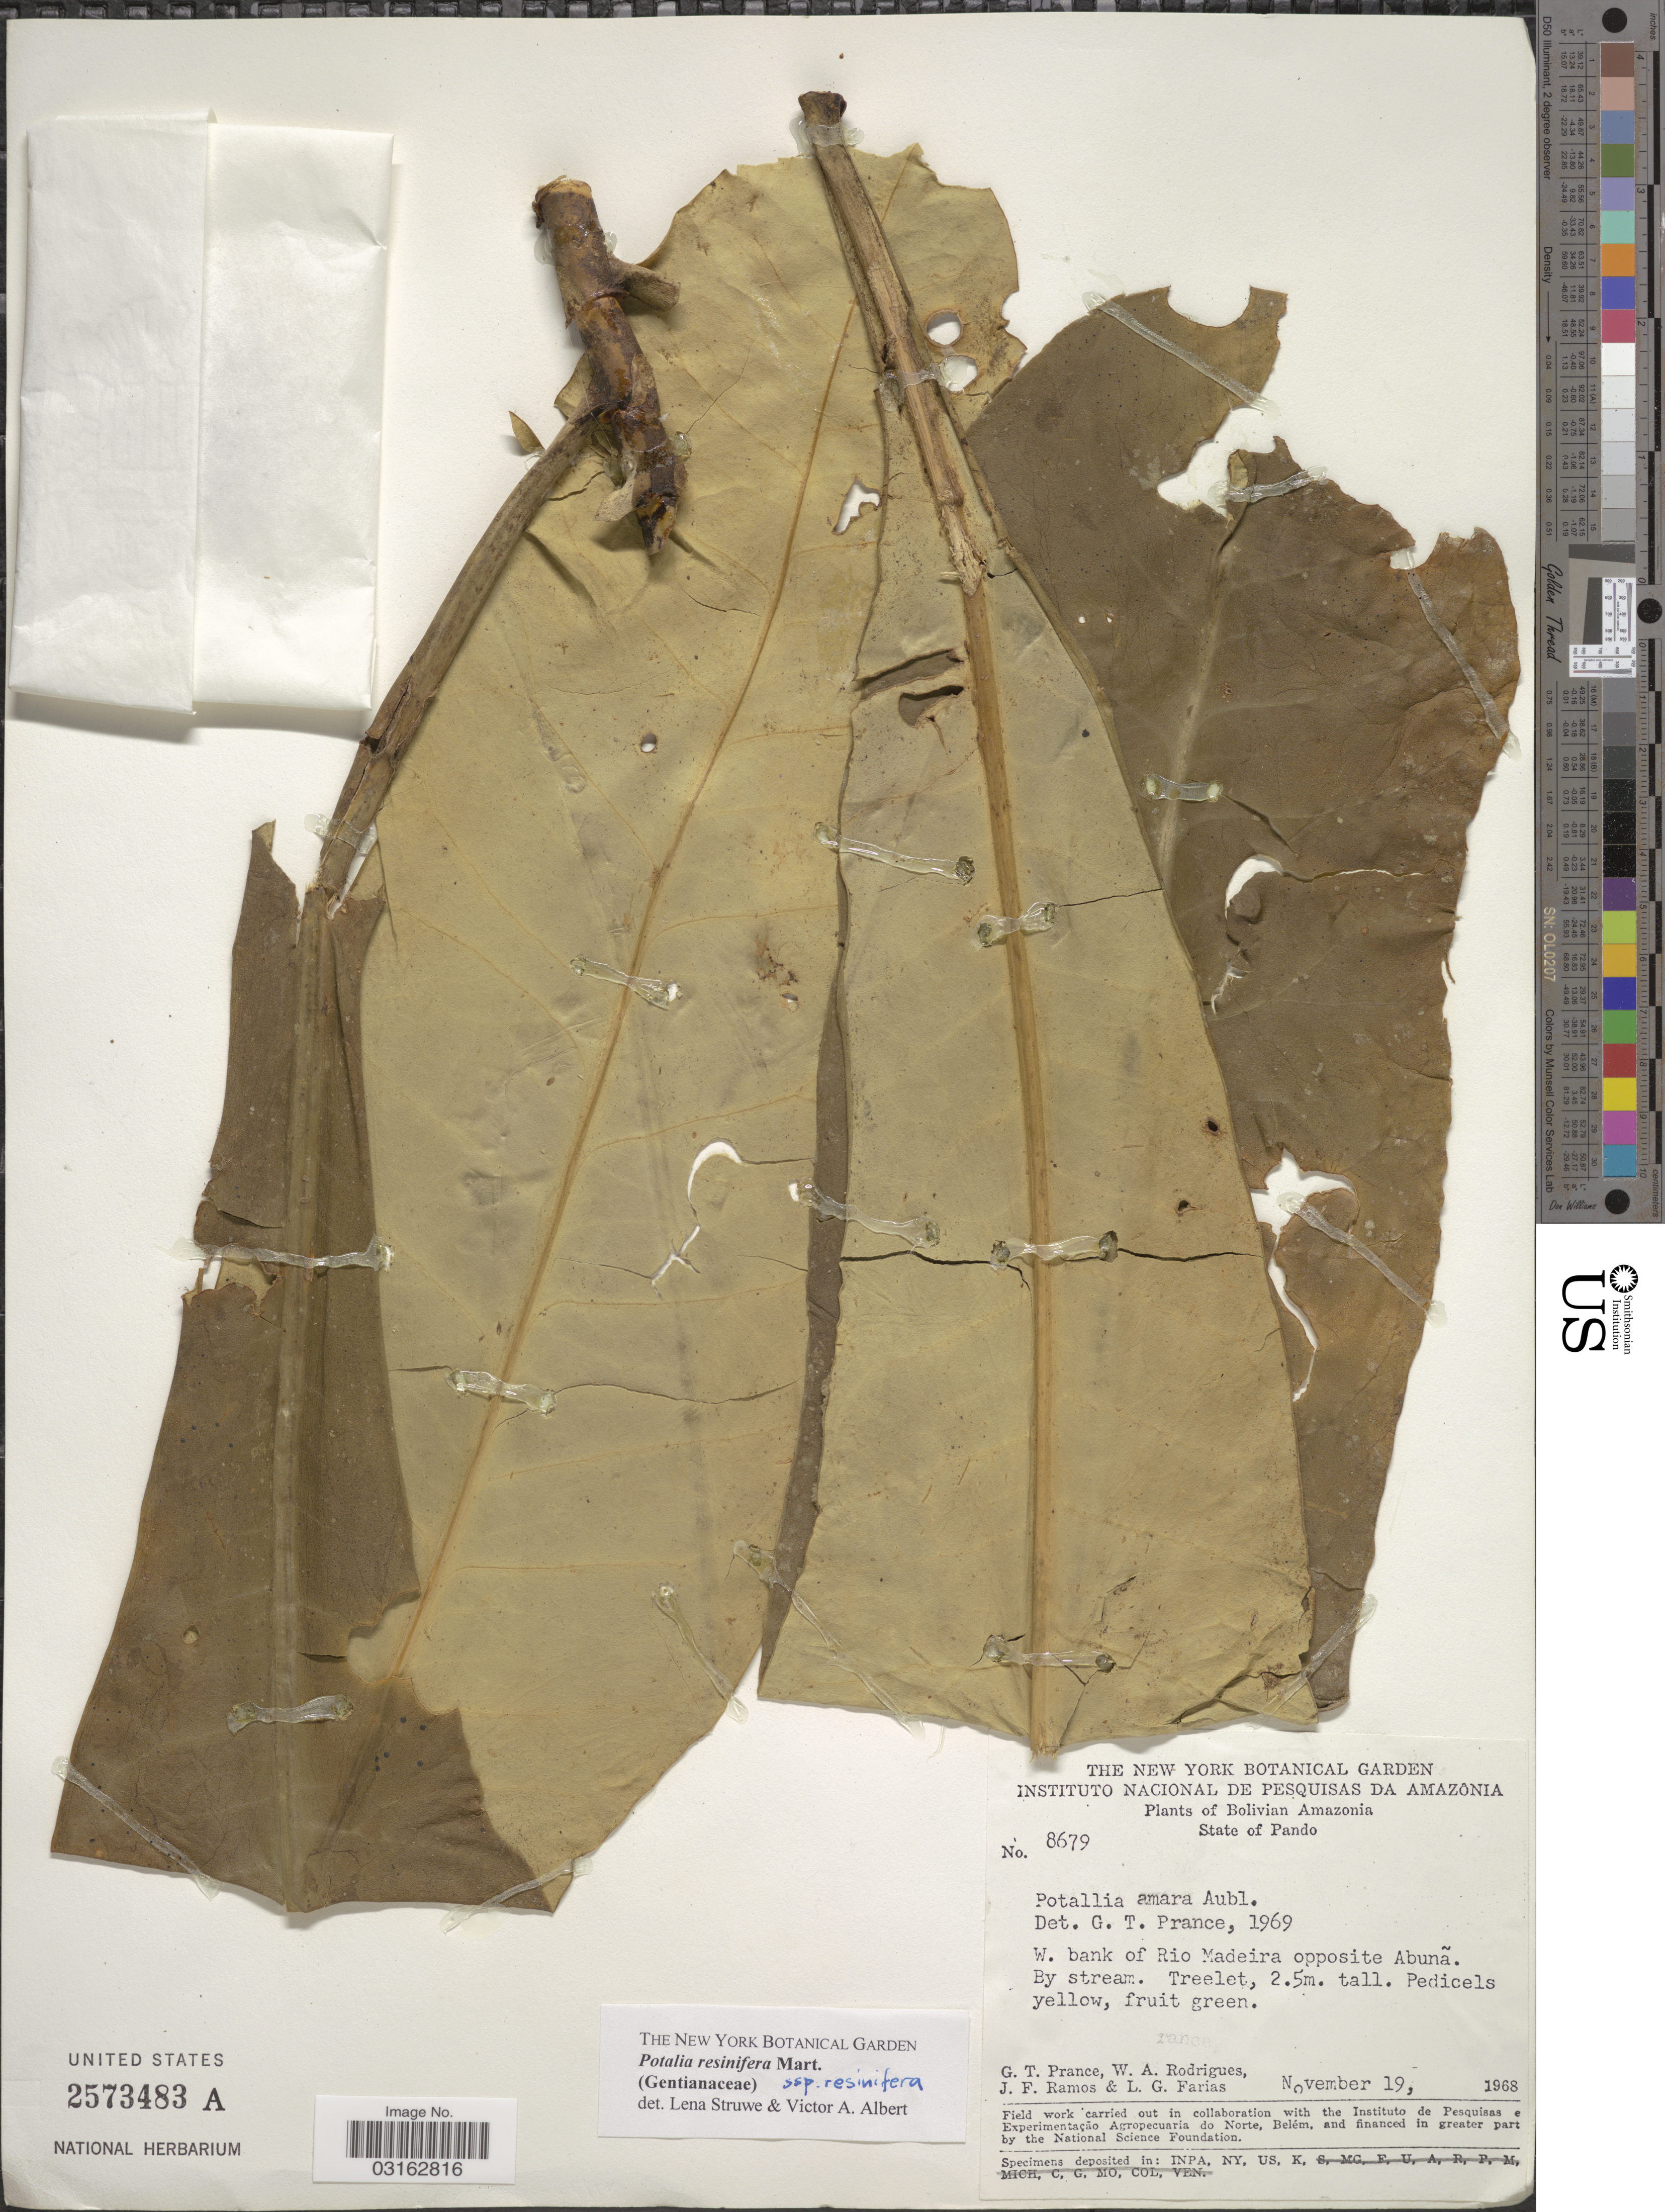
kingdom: Plantae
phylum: Tracheophyta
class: Magnoliopsida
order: Gentianales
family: Gentianaceae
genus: Potalia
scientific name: Potalia resinifera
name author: Mart.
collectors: G. T. Prance, W. A. Rodrigues, J. F. Ramos & L. G. Farias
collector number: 8679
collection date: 1968-11-19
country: Bolivia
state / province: Pando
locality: Bolivian Amazonia, W. bank of Rio Madeira opposite Abuña.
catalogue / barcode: US 2573483A